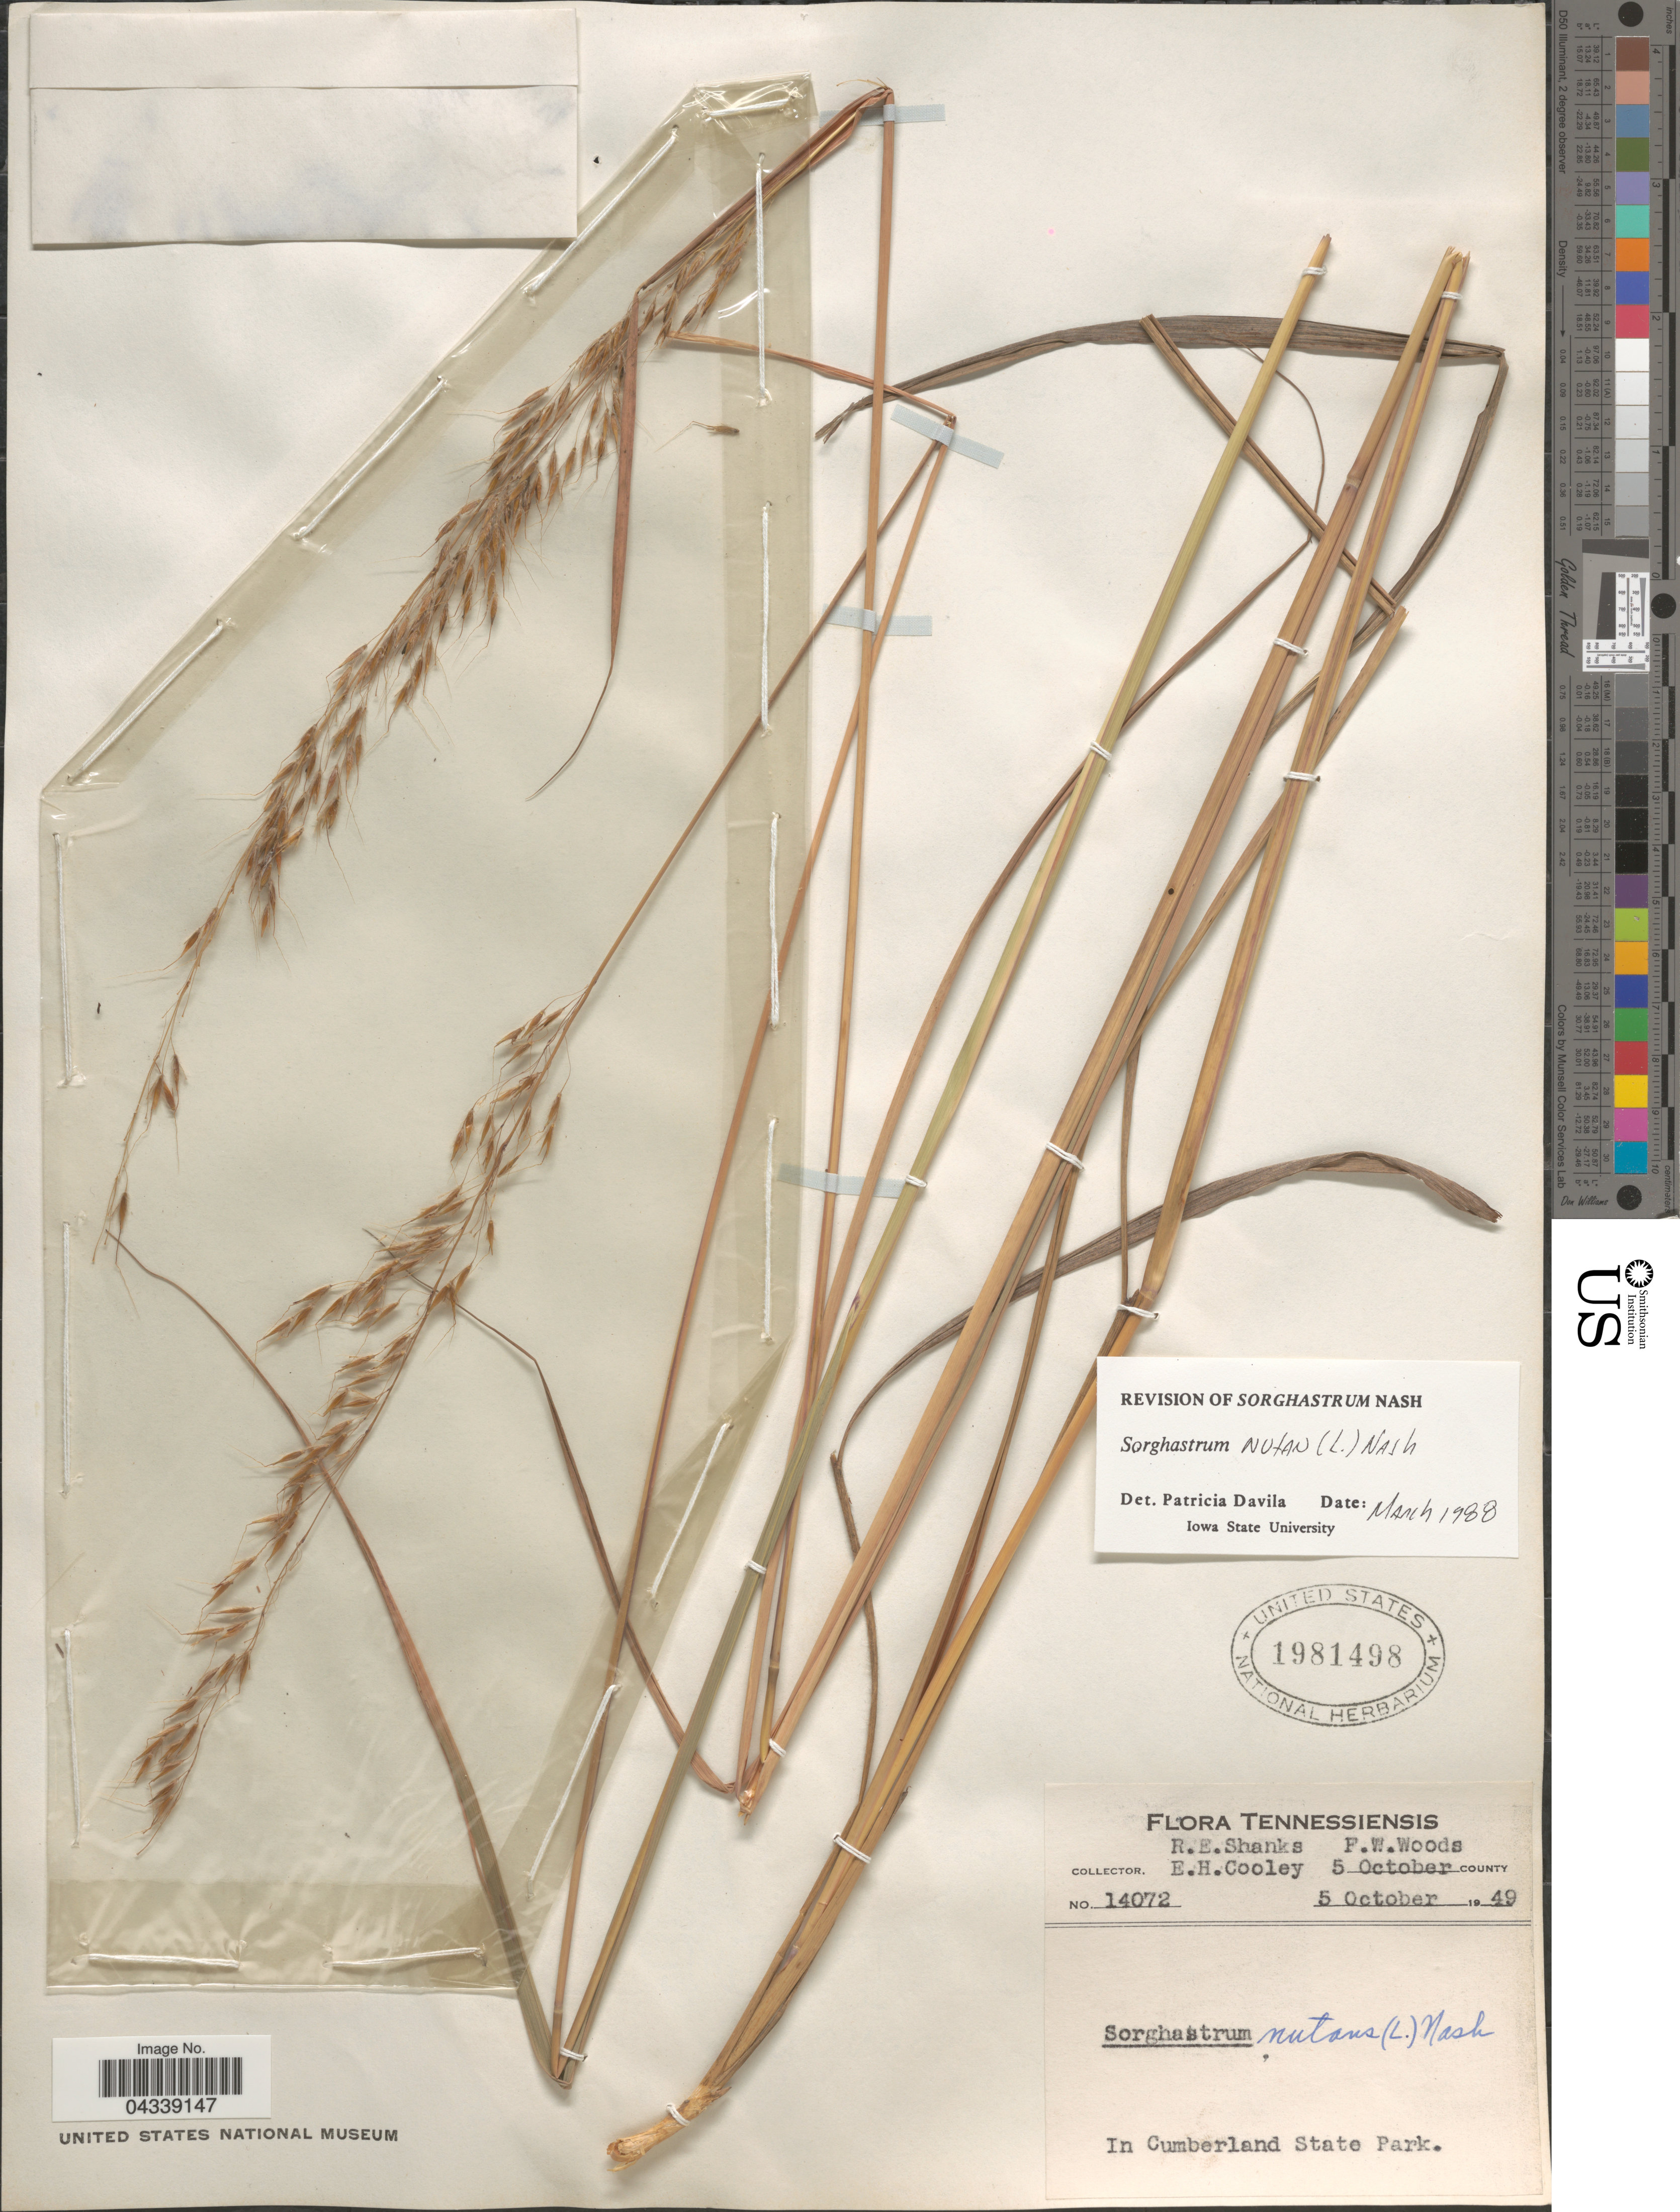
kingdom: Plantae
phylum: Tracheophyta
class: Liliopsida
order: Poales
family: Poaceae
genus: Sorghastrum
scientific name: Sorghastrum nutans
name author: (L.) Nash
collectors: R. Shanks, E. H. Cooley & F. W. Woods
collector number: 14072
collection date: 1949-10-05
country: United States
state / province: Tennessee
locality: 5 October County. In Cumberland State Park.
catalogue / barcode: US 1981498